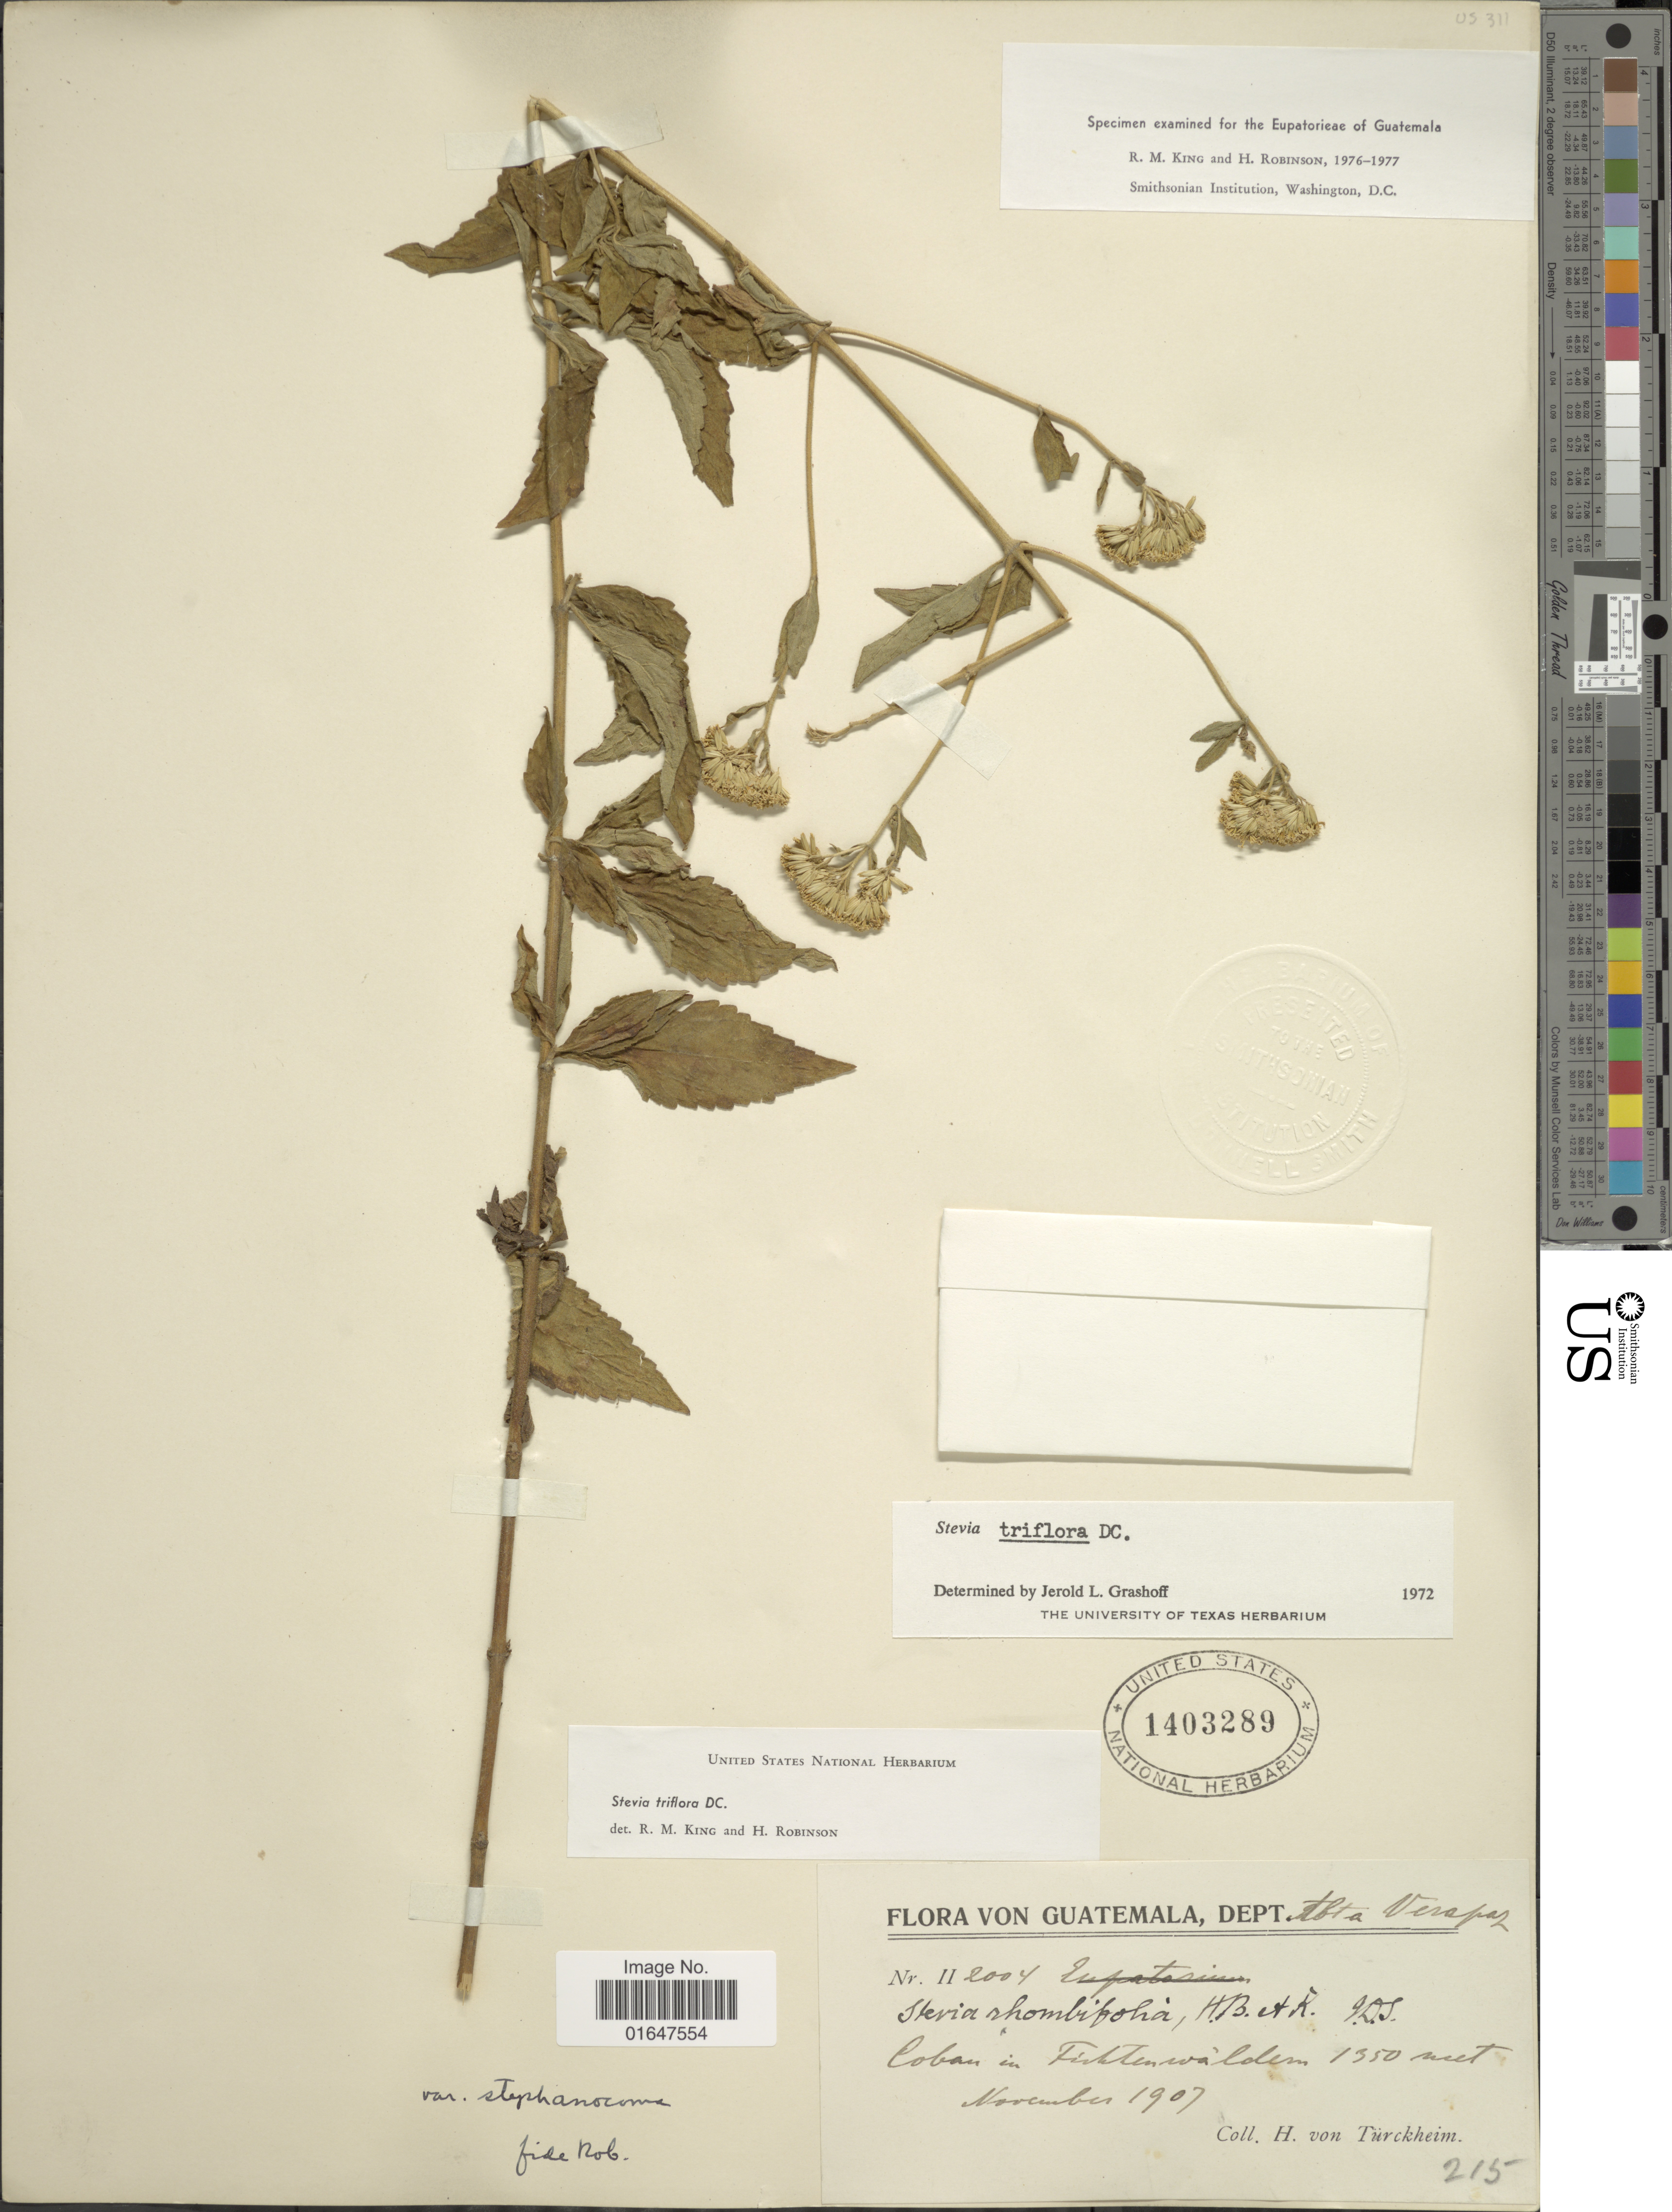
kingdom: Plantae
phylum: Tracheophyta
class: Magnoliopsida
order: Asterales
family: Asteraceae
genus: Stevia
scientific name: Stevia triflora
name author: DC.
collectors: H. von Türckheim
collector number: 2/2004*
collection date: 1907-11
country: Guatemala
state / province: Alta Verapaz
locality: Cobán, in fichtenwäldern [in spruce forests]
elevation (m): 1350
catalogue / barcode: US 1403289